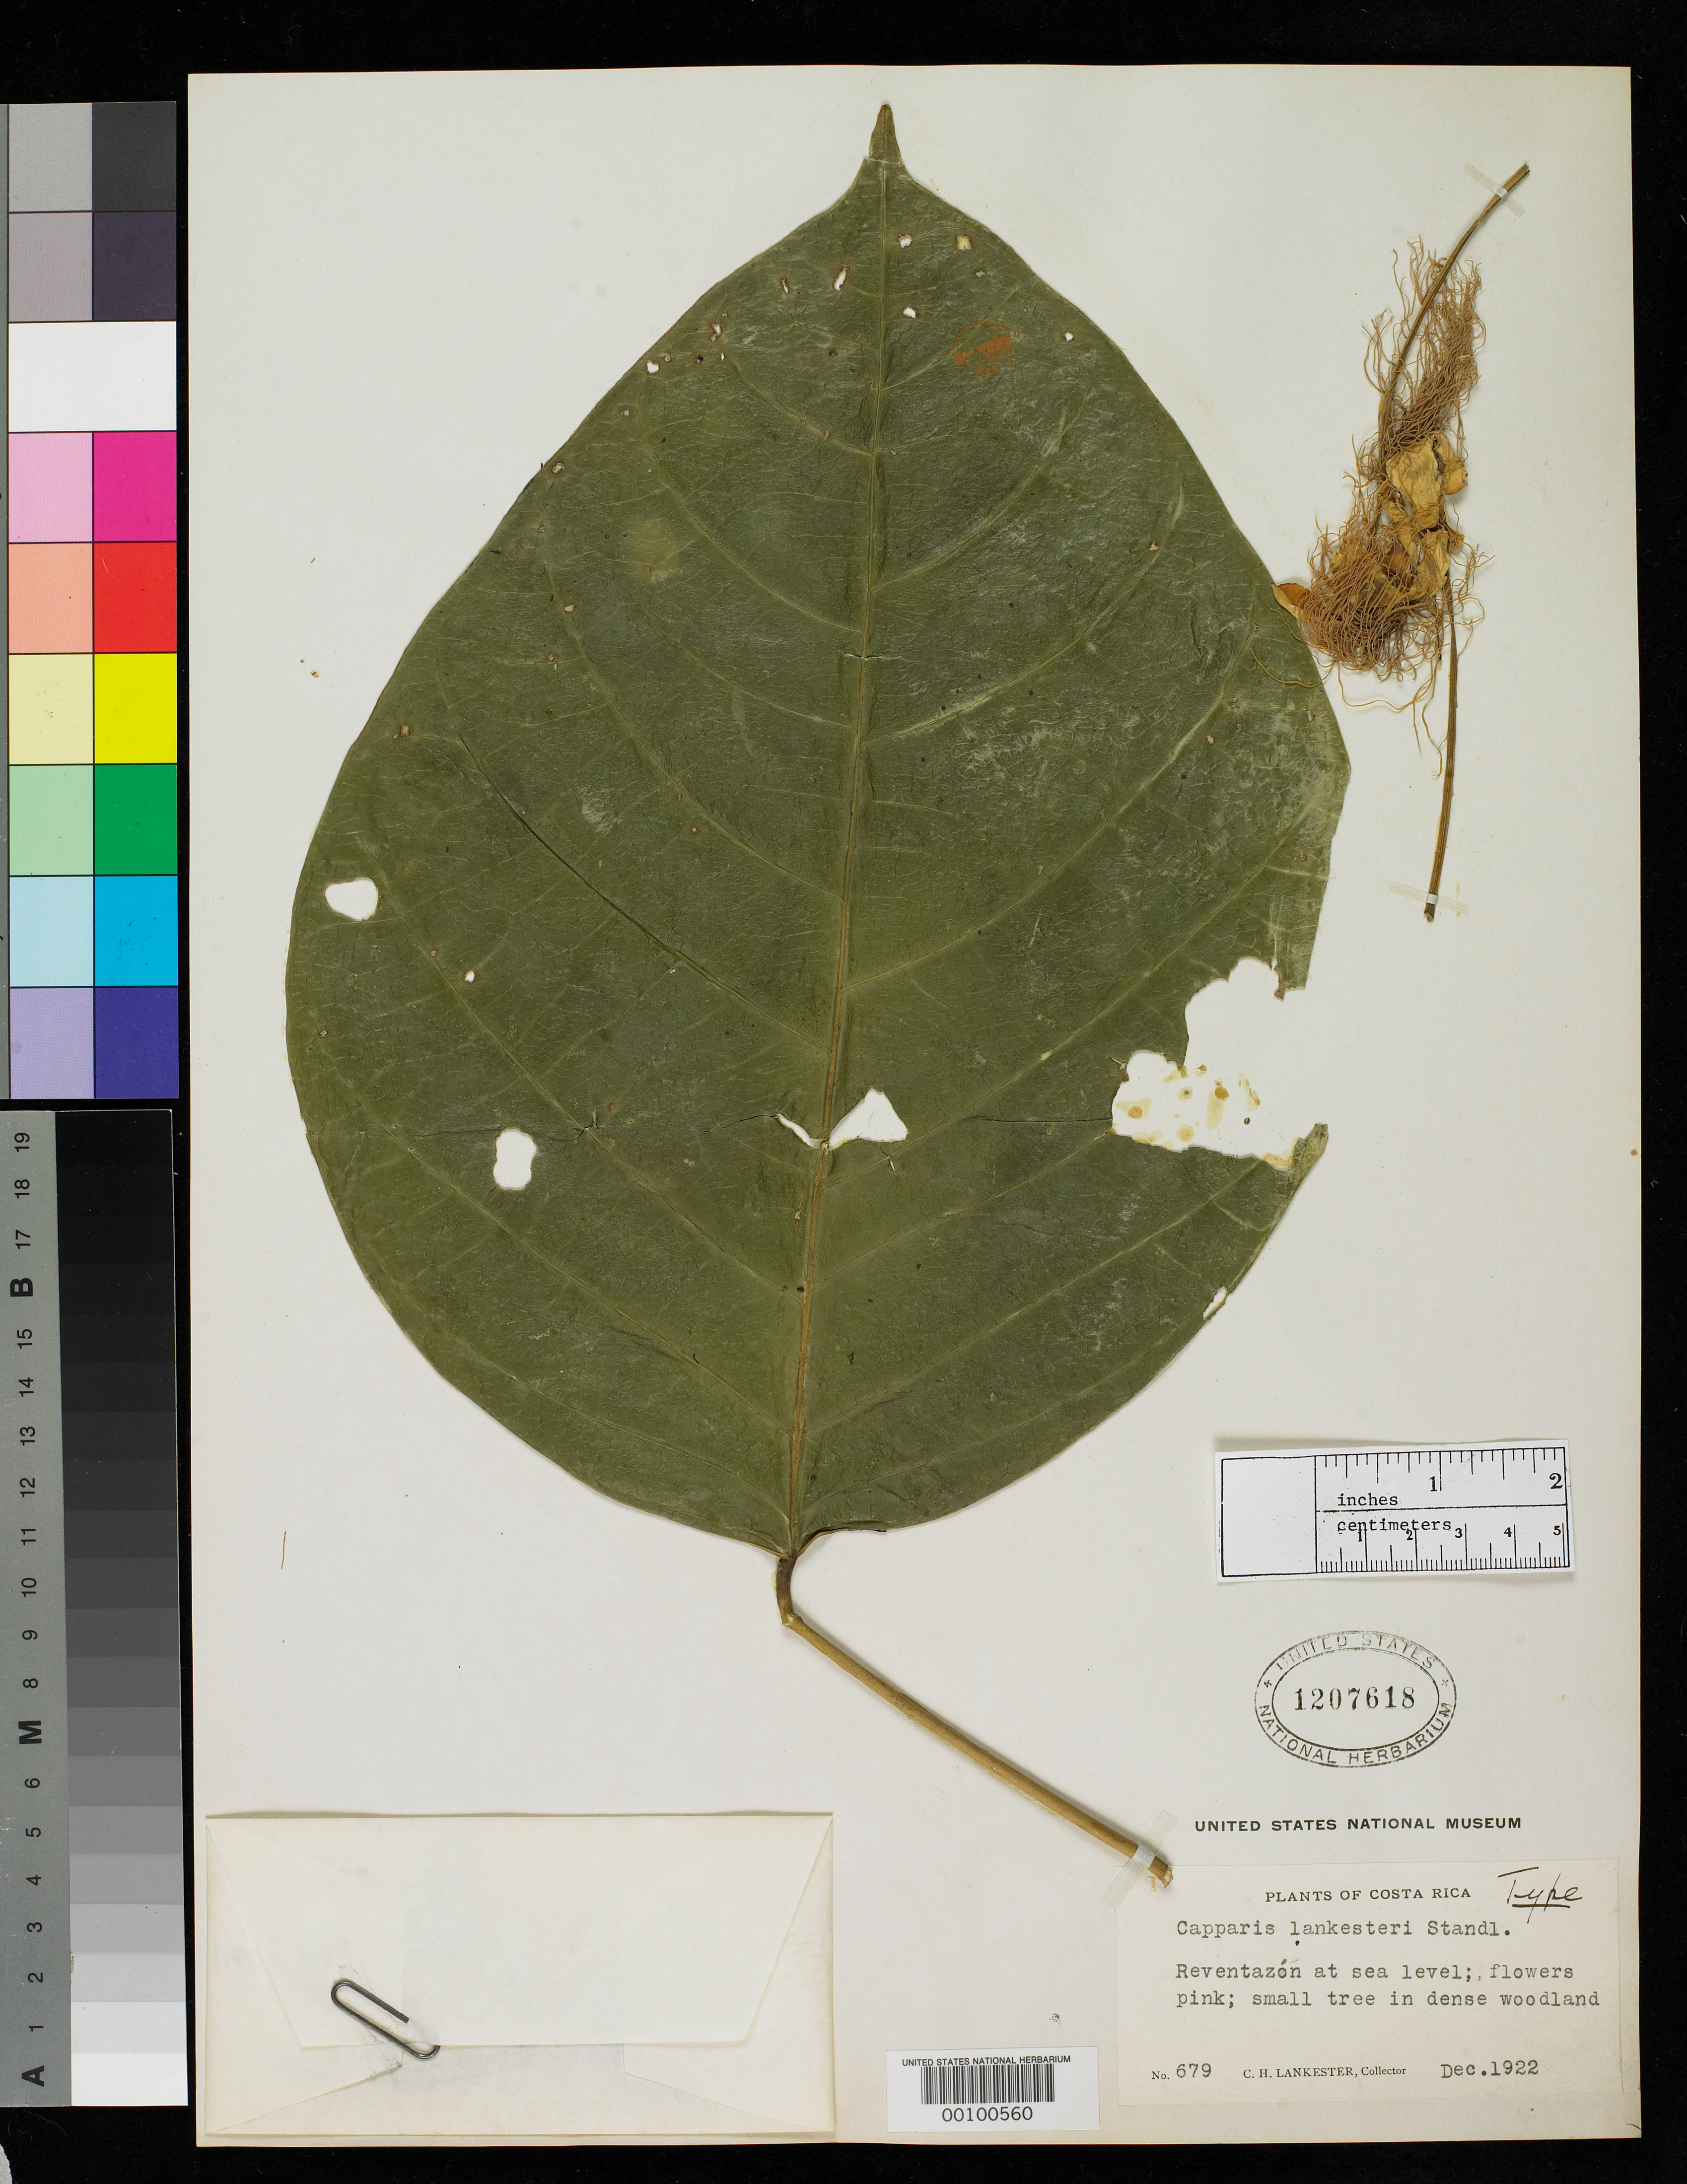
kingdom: Plantae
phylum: Tracheophyta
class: Magnoliopsida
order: Brassicales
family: Capparaceae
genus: Capparis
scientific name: Capparis lankesteri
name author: Standl.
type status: Holotype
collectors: C. H. Lankester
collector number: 697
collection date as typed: Dec 1922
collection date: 1922-12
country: Costa Rica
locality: Reventazon River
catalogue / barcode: US 1207618